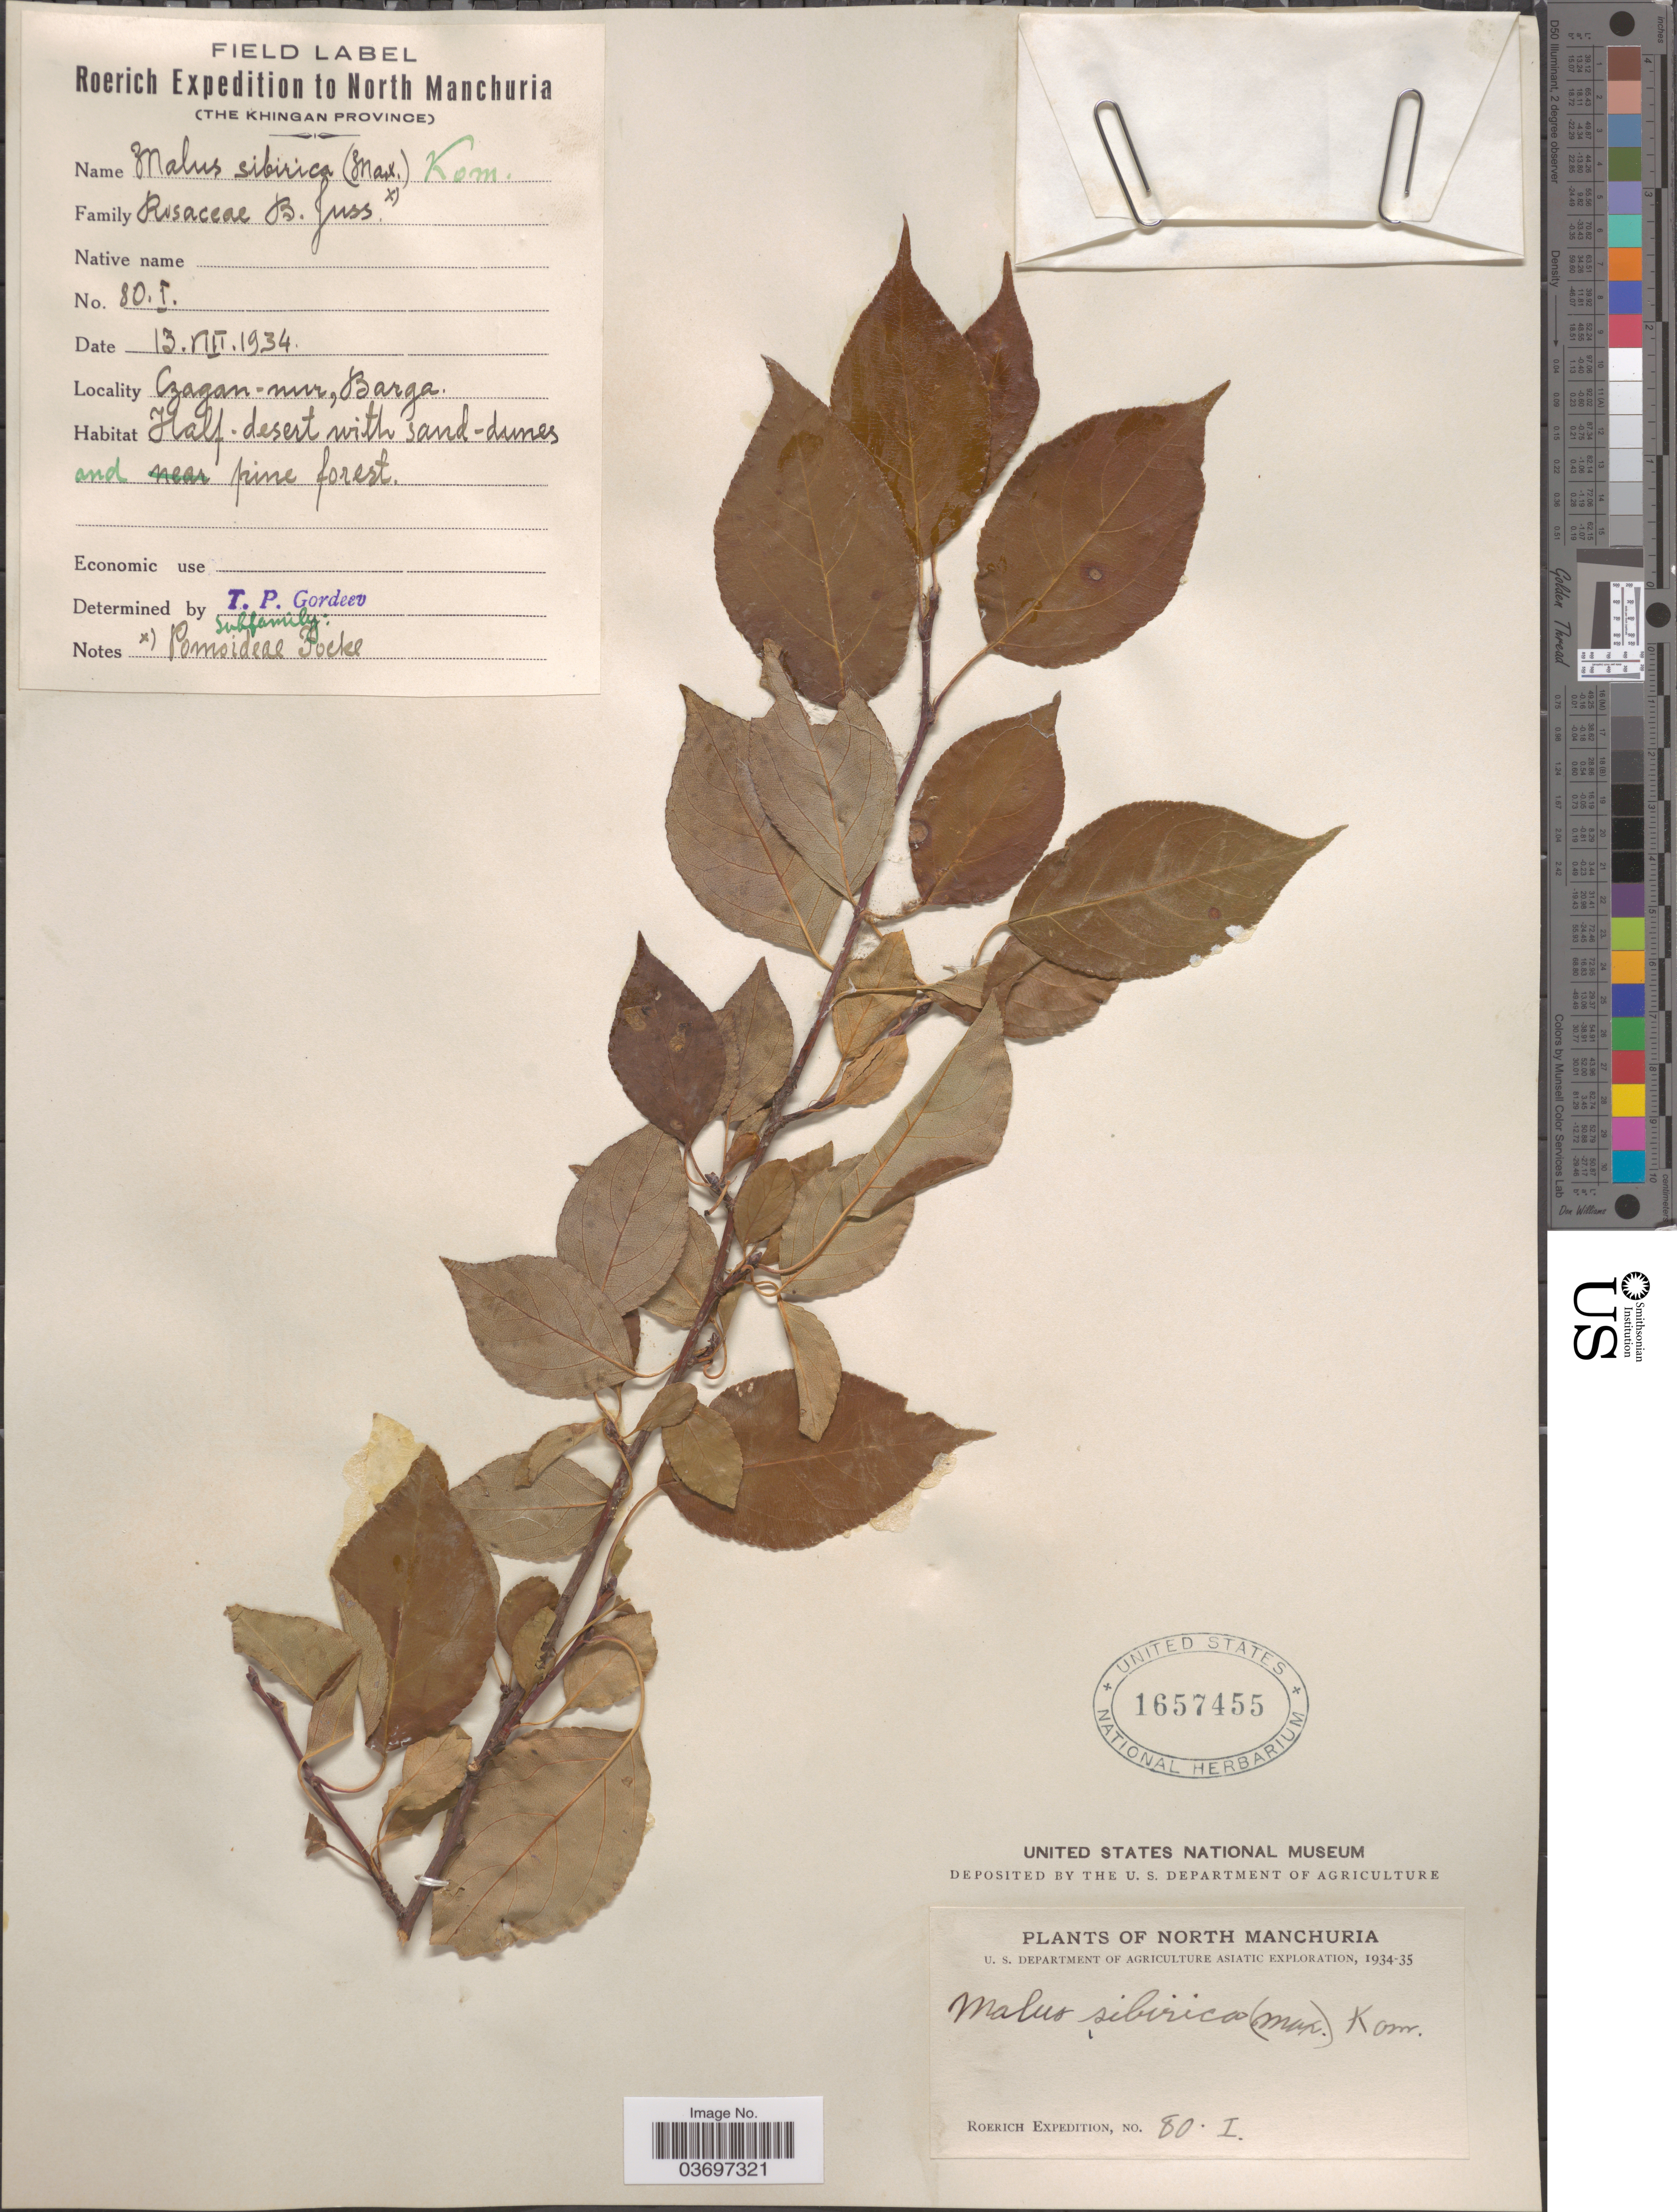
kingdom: Plantae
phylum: Tracheophyta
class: Magnoliopsida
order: Rosales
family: Rosaceae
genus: Malus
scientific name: Malus sibirica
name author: Borkh.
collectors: Roerich Expedition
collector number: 80.I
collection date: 1934-08-13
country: China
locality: North Manchuria. (The Khingan Province). Czagan-Nur, Barga.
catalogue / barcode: US 1657455